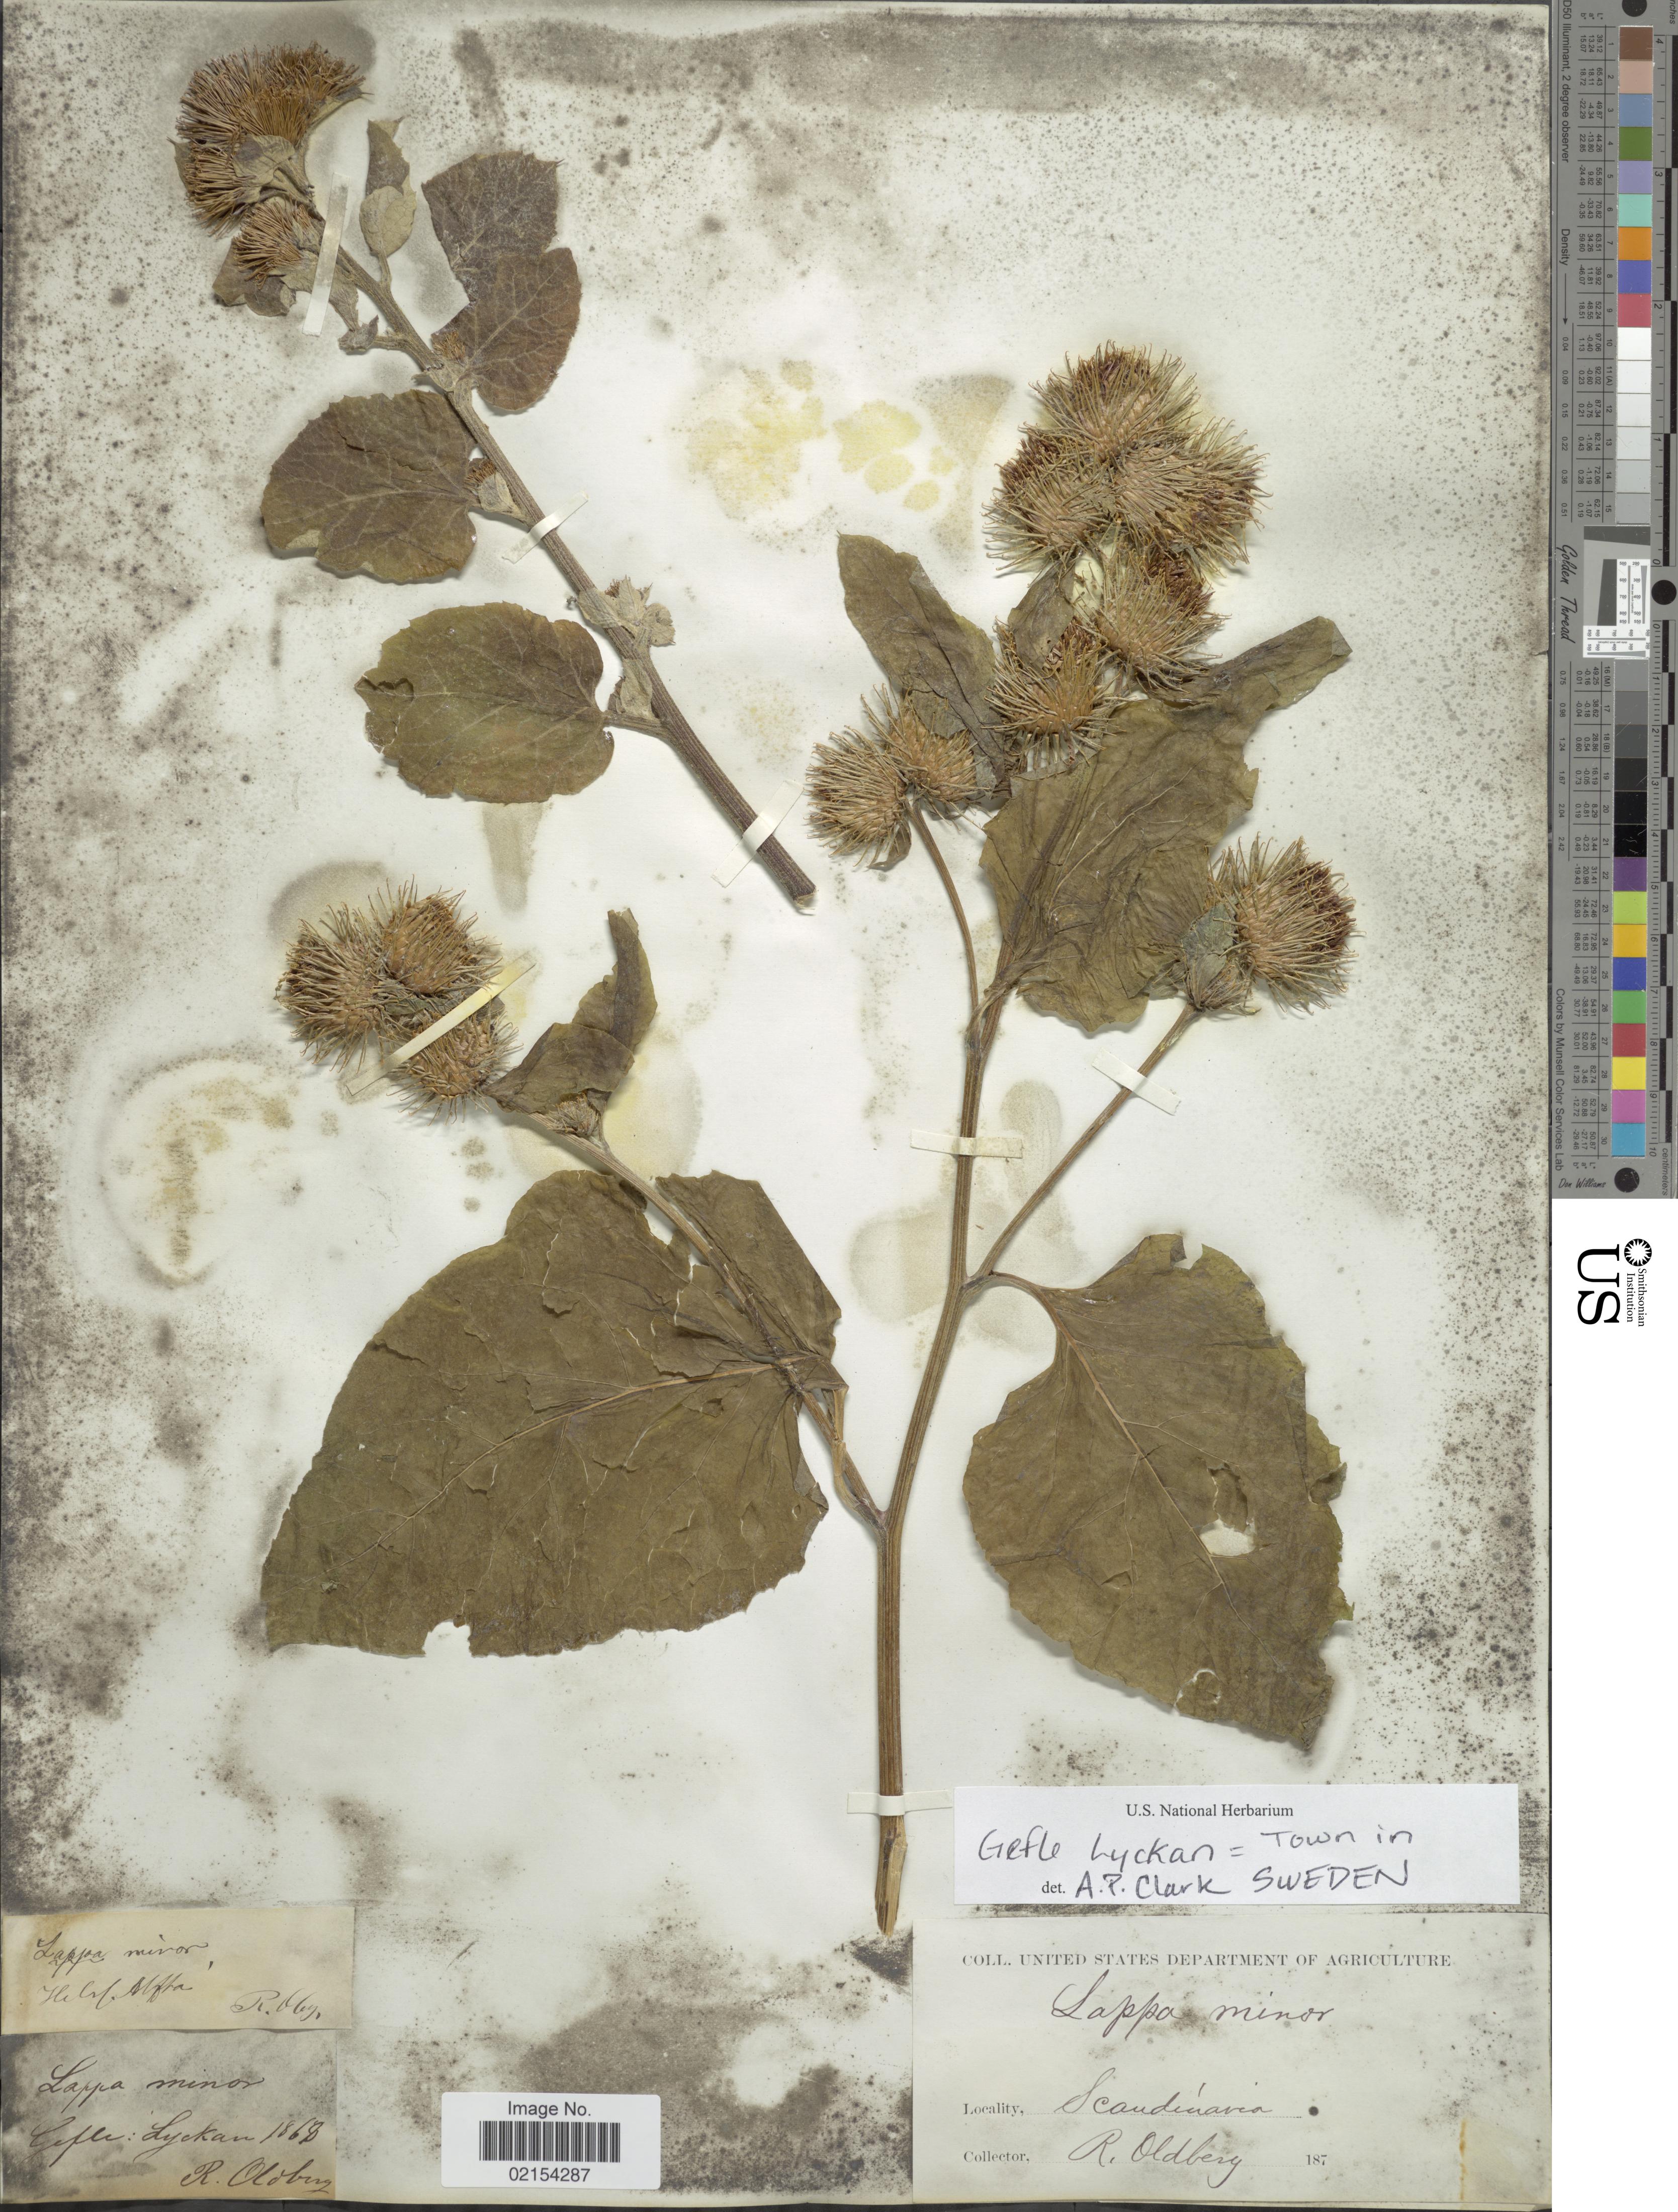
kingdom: Plantae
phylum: Tracheophyta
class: Magnoliopsida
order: Asterales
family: Asteraceae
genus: Arctium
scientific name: Arctium minus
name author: (Hill) Bernh.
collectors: R. Oldberg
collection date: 1868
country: Sweden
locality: Scandinavia, Gefle: Lyckan.